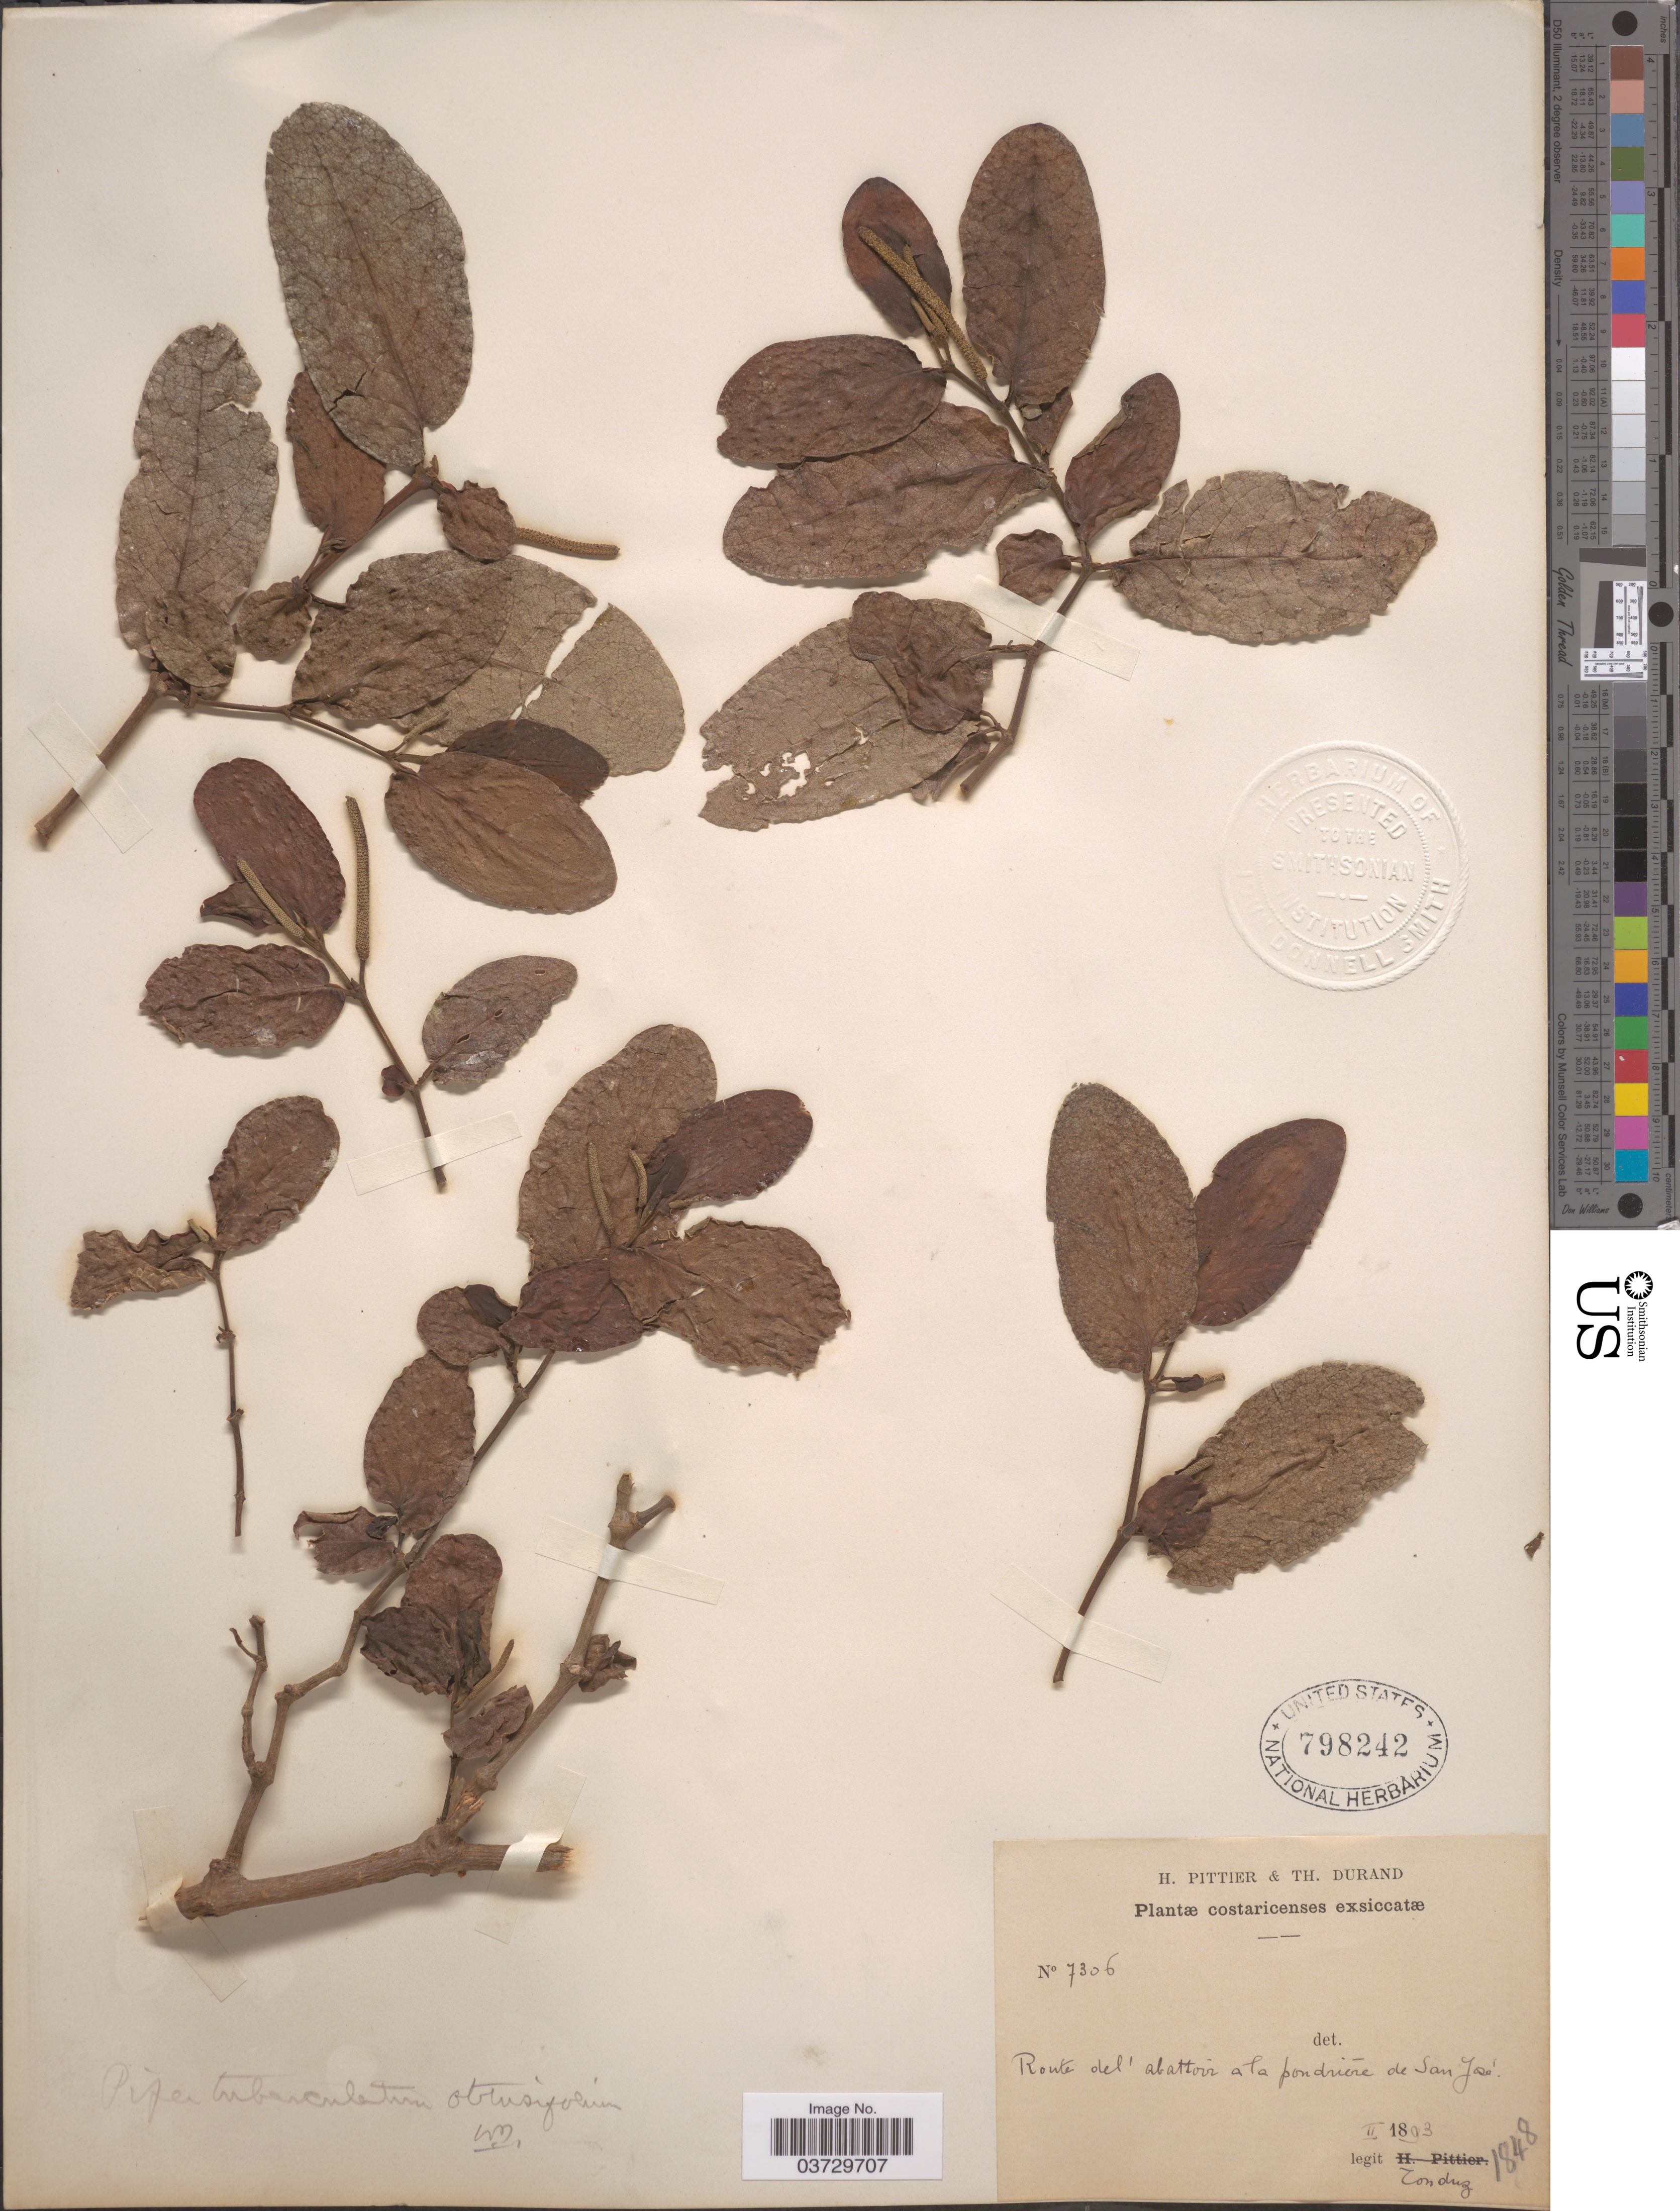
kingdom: Plantae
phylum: Tracheophyta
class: Magnoliopsida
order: Piperales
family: Piperaceae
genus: Piper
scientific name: Piper tuberculatum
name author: Jacq.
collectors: Tonduz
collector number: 7306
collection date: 1893-02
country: Costa Rica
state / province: San José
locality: Route del' abattoir a la pondiére de San José.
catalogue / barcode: US 798242